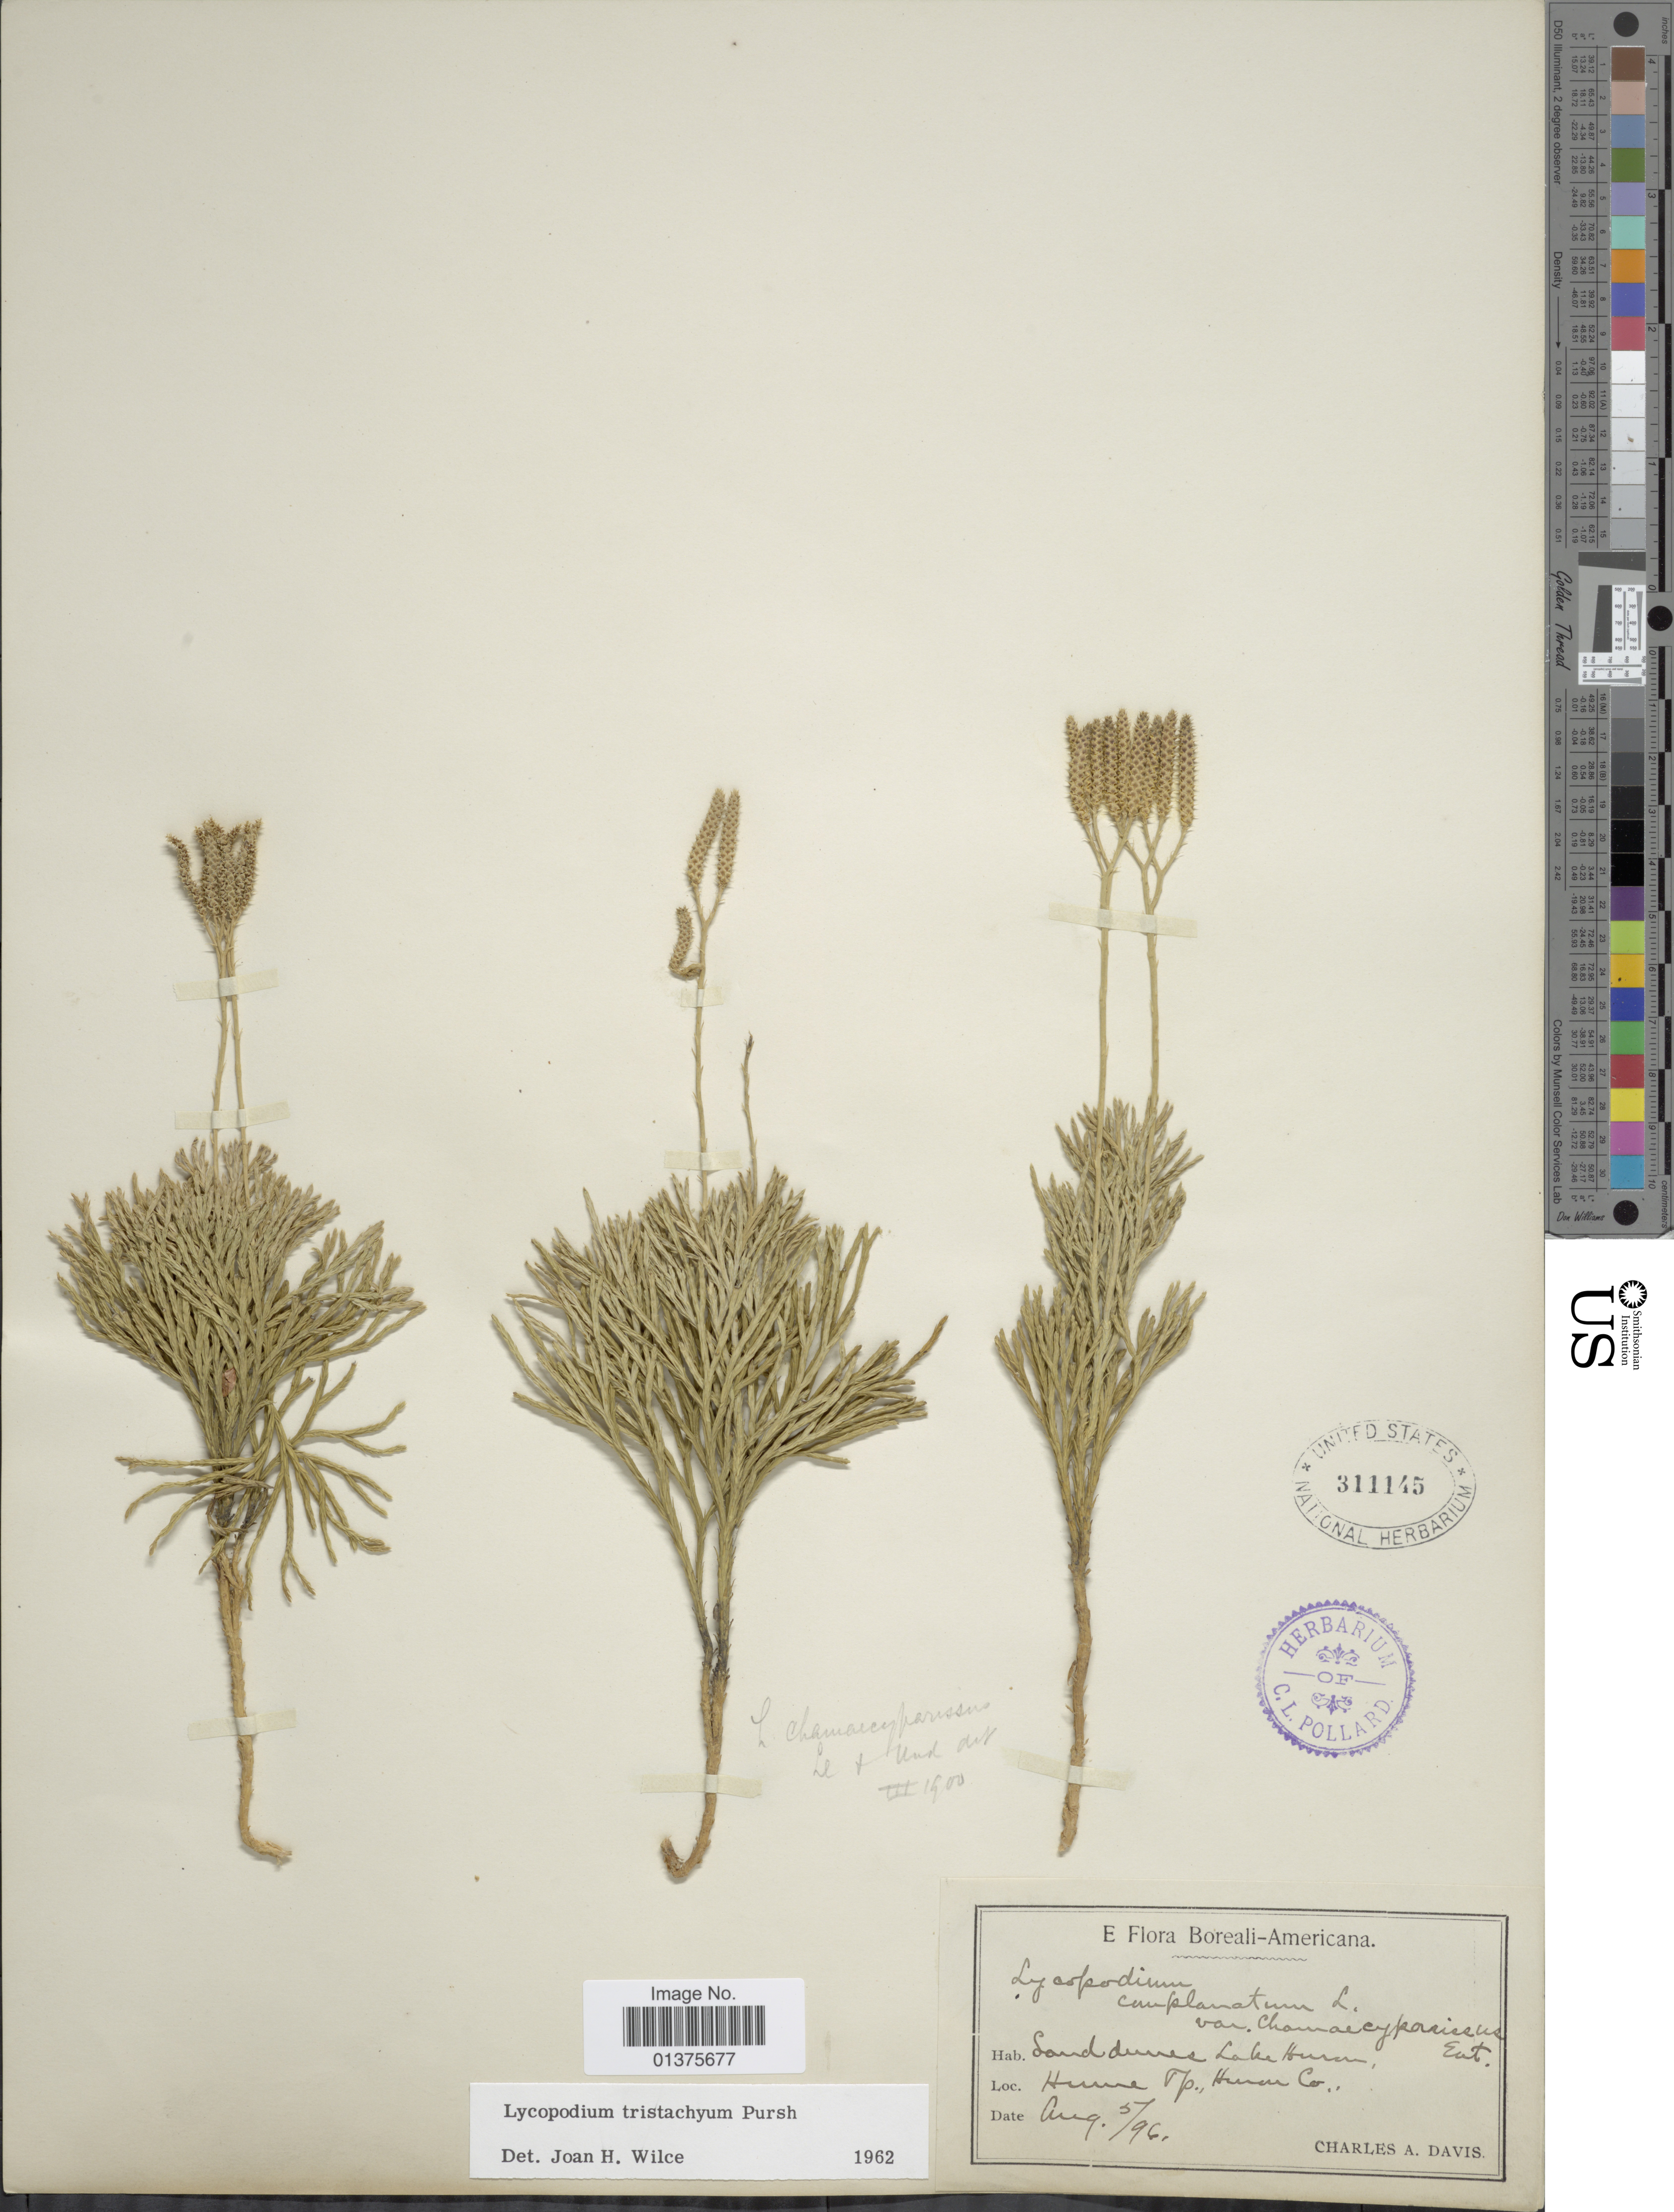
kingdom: Plantae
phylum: Tracheophyta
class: Lycopodiopsida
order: Lycopodiales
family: Lycopodiaceae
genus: Diphasiastrum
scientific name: Diphasiastrum tristachyum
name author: (Pursh) Holub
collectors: C. Davis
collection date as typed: Transcribed d/m/y: 5/8/96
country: United States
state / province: Michigan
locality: Sand dunes Lake Huron, Hume Tp, Huron Co.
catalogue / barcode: US 311145